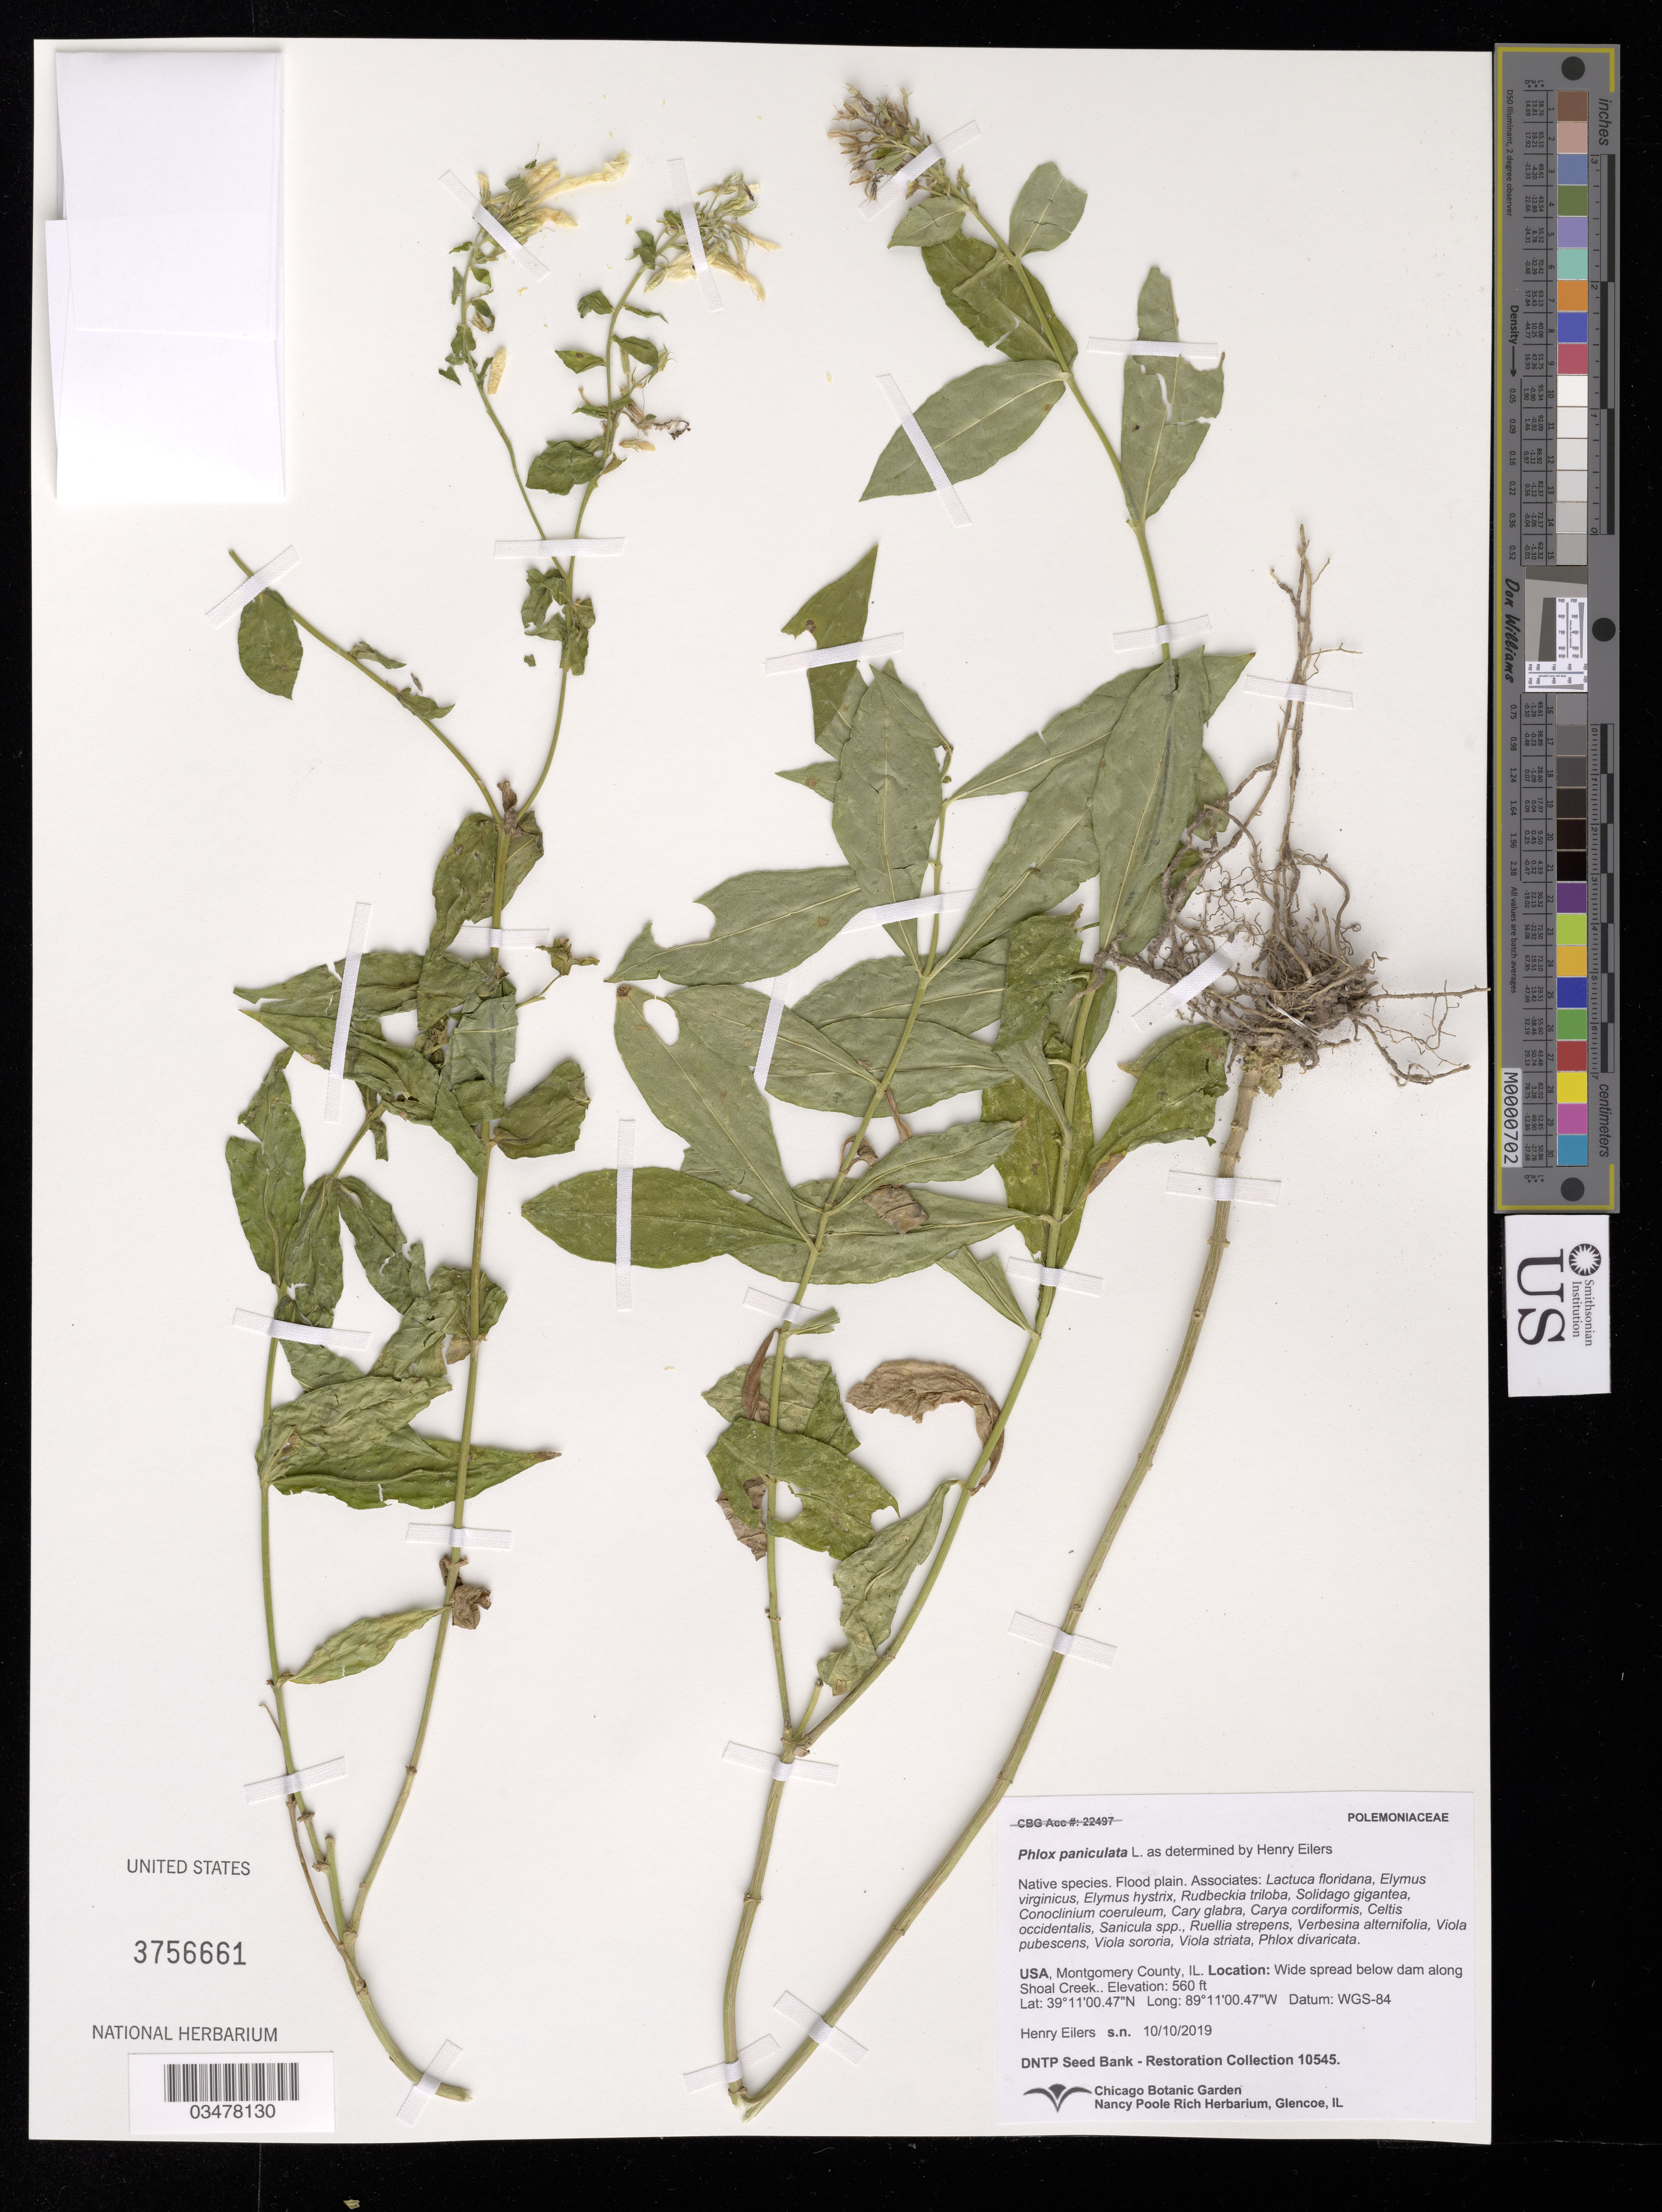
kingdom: Plantae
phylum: Tracheophyta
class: Magnoliopsida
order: Ericales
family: Polemoniaceae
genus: Phlox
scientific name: Phlox paniculata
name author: L.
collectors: H. Eilers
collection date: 2019-10-10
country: United States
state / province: Illinois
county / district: Montgomery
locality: Below dam along Shoal Creek.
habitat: Flood plain. With Elymus hystrix, Carya glabra, Sanicula sp., Viola sororia, Phlox divaricata, etc.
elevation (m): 171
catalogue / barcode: US 3756661